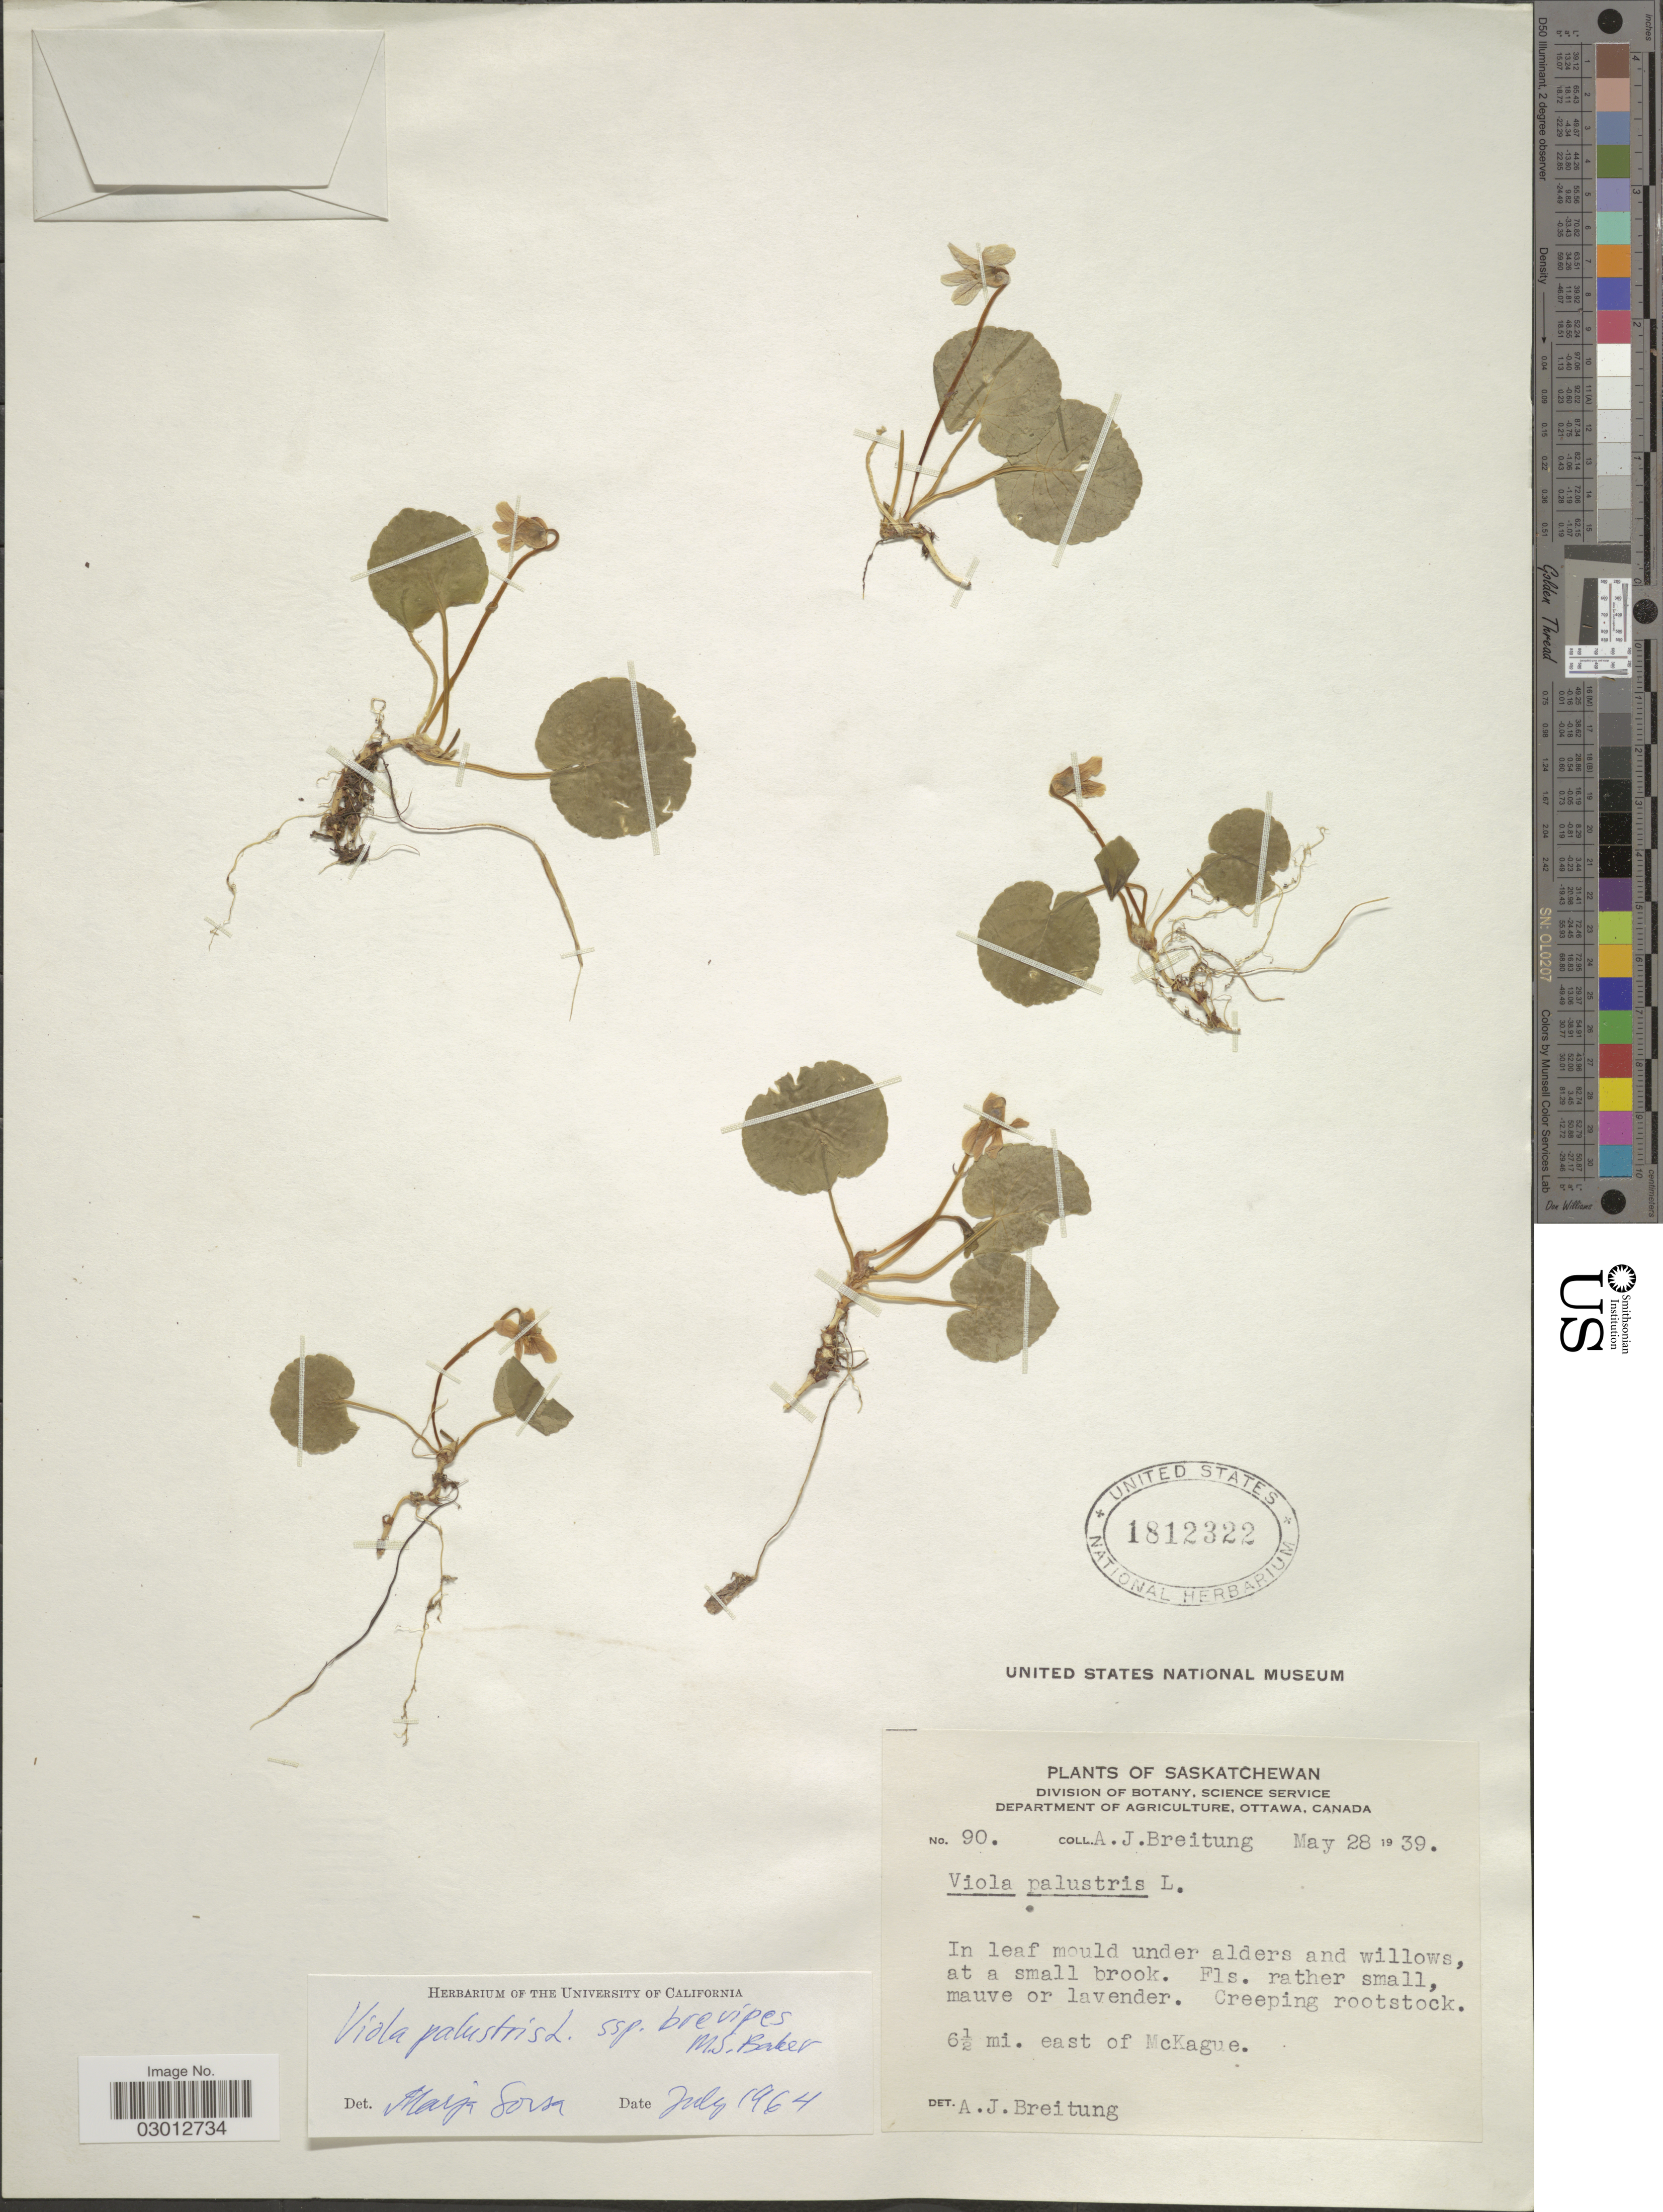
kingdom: Plantae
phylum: Tracheophyta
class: Magnoliopsida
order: Malpighiales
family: Violaceae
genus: Viola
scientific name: Viola palustris subsp. brevipes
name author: M.S. Baker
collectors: A. Breitung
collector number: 90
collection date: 1939-05-28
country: Canada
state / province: Saskatchewan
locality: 6½ mi. east of McKague.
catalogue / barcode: US 1812322